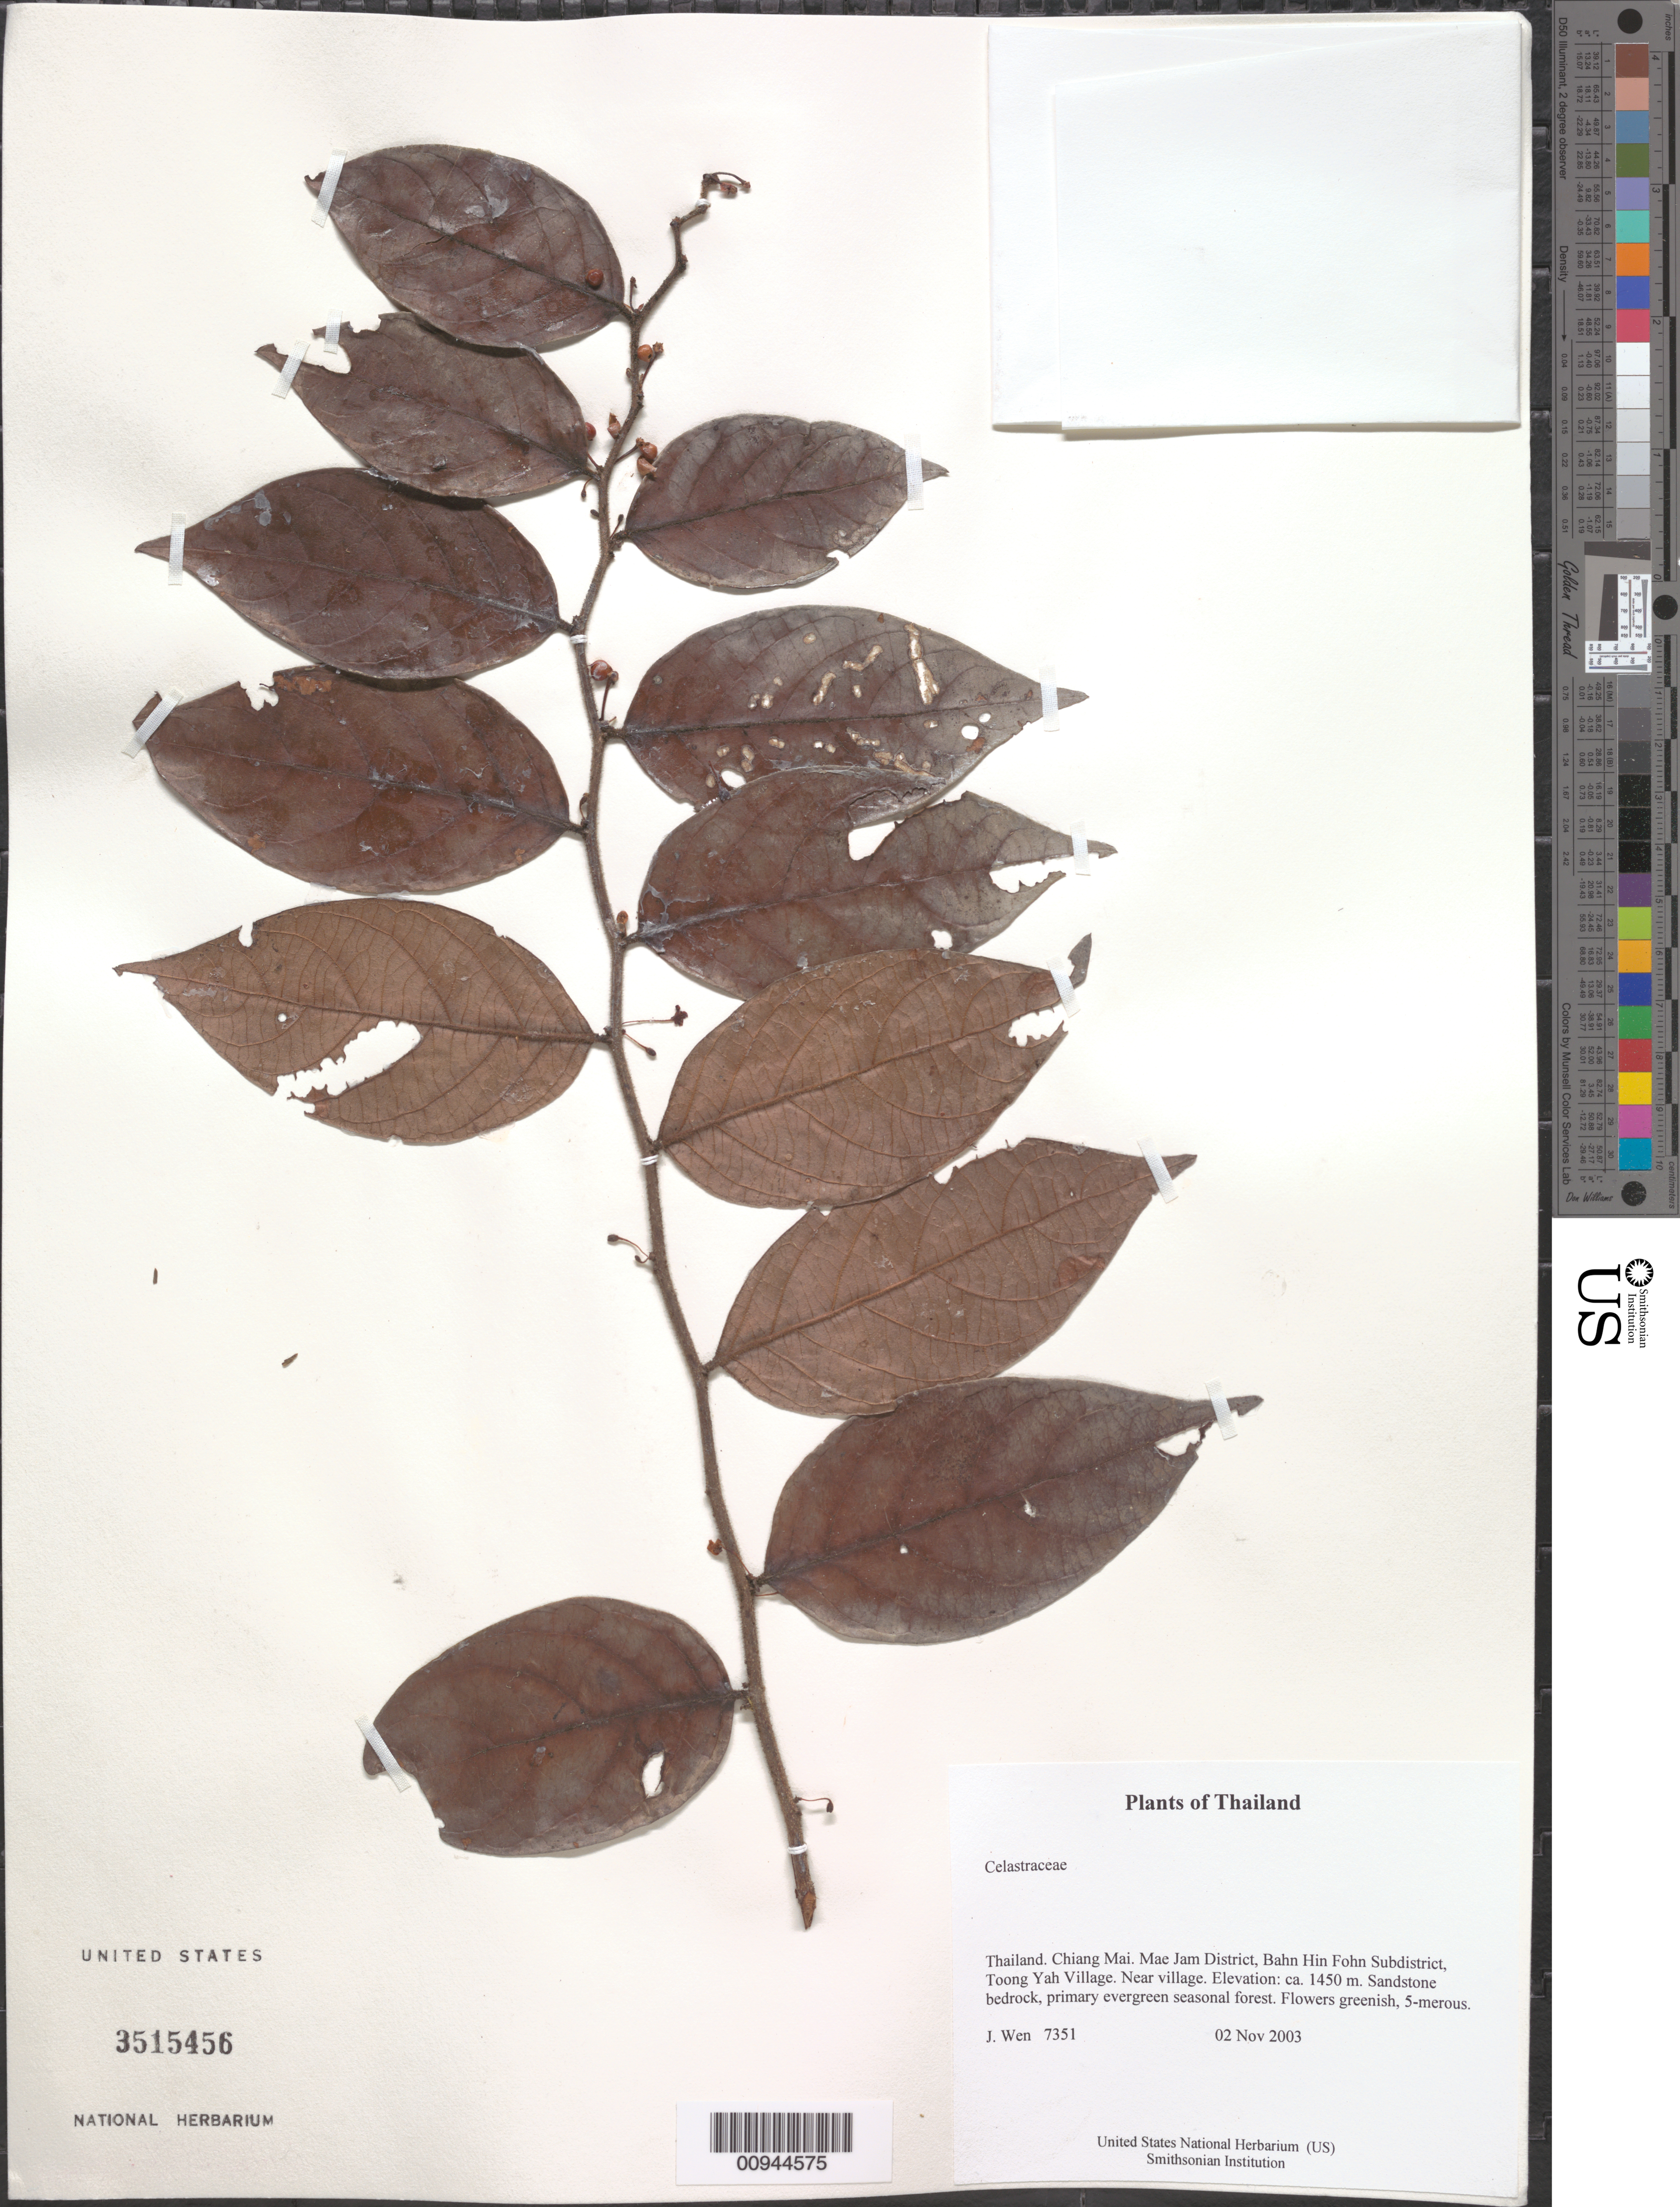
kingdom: Plantae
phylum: Tracheophyta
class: Magnoliopsida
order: Celastrales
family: Celastraceae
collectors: J. Wen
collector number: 7351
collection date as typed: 02 Nov 2003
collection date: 2003-11-02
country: Thailand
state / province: Chiang Mai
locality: Mae Jam District, Bahn Hin Fohn Subdistrict, Toong Yah Village. Near village.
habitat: Sandstone bedrock, primary evergreen seasonal forest.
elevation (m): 1450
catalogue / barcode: US 3515456